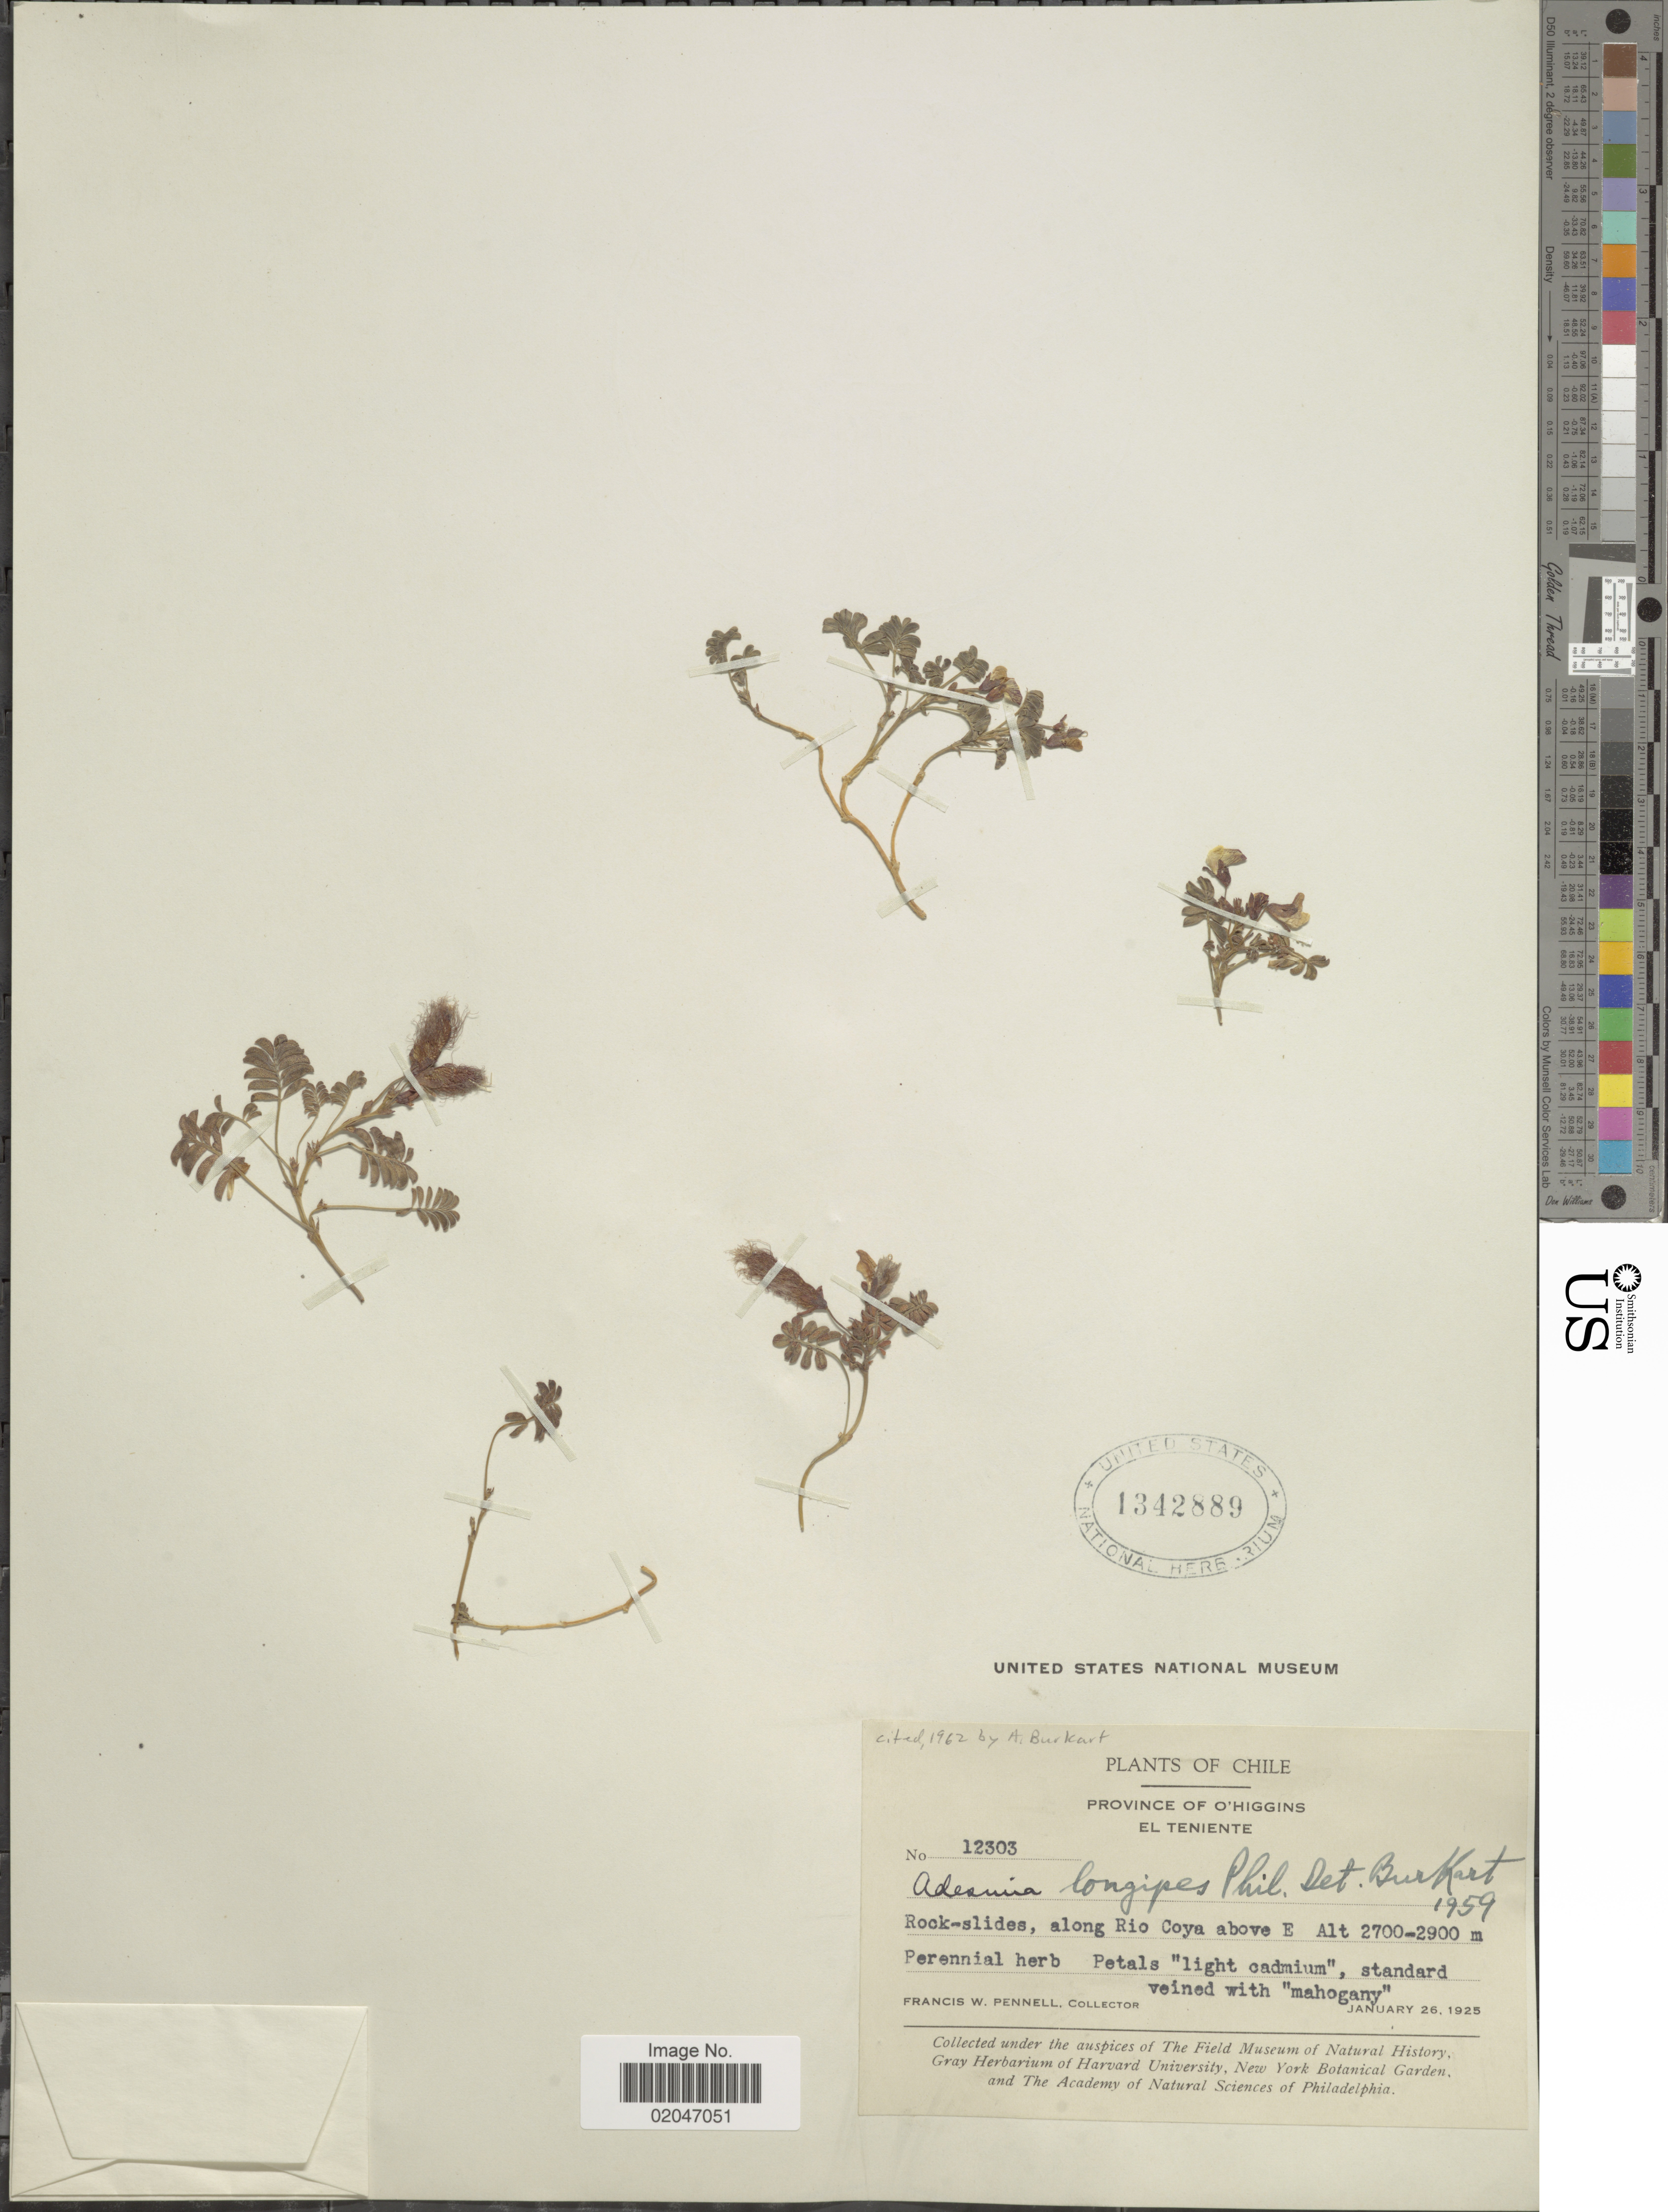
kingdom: Plantae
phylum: Tracheophyta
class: Magnoliopsida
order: Fabales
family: Fabaceae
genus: Adesmia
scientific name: Adesmia longipes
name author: Phil.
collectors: F. W. Pennell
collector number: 12303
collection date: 1925-01-26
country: Chile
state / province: O'Higgins (VI)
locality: El Teniente, rock-slides, along Rio Coya above E.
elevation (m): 2700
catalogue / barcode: US 1342889